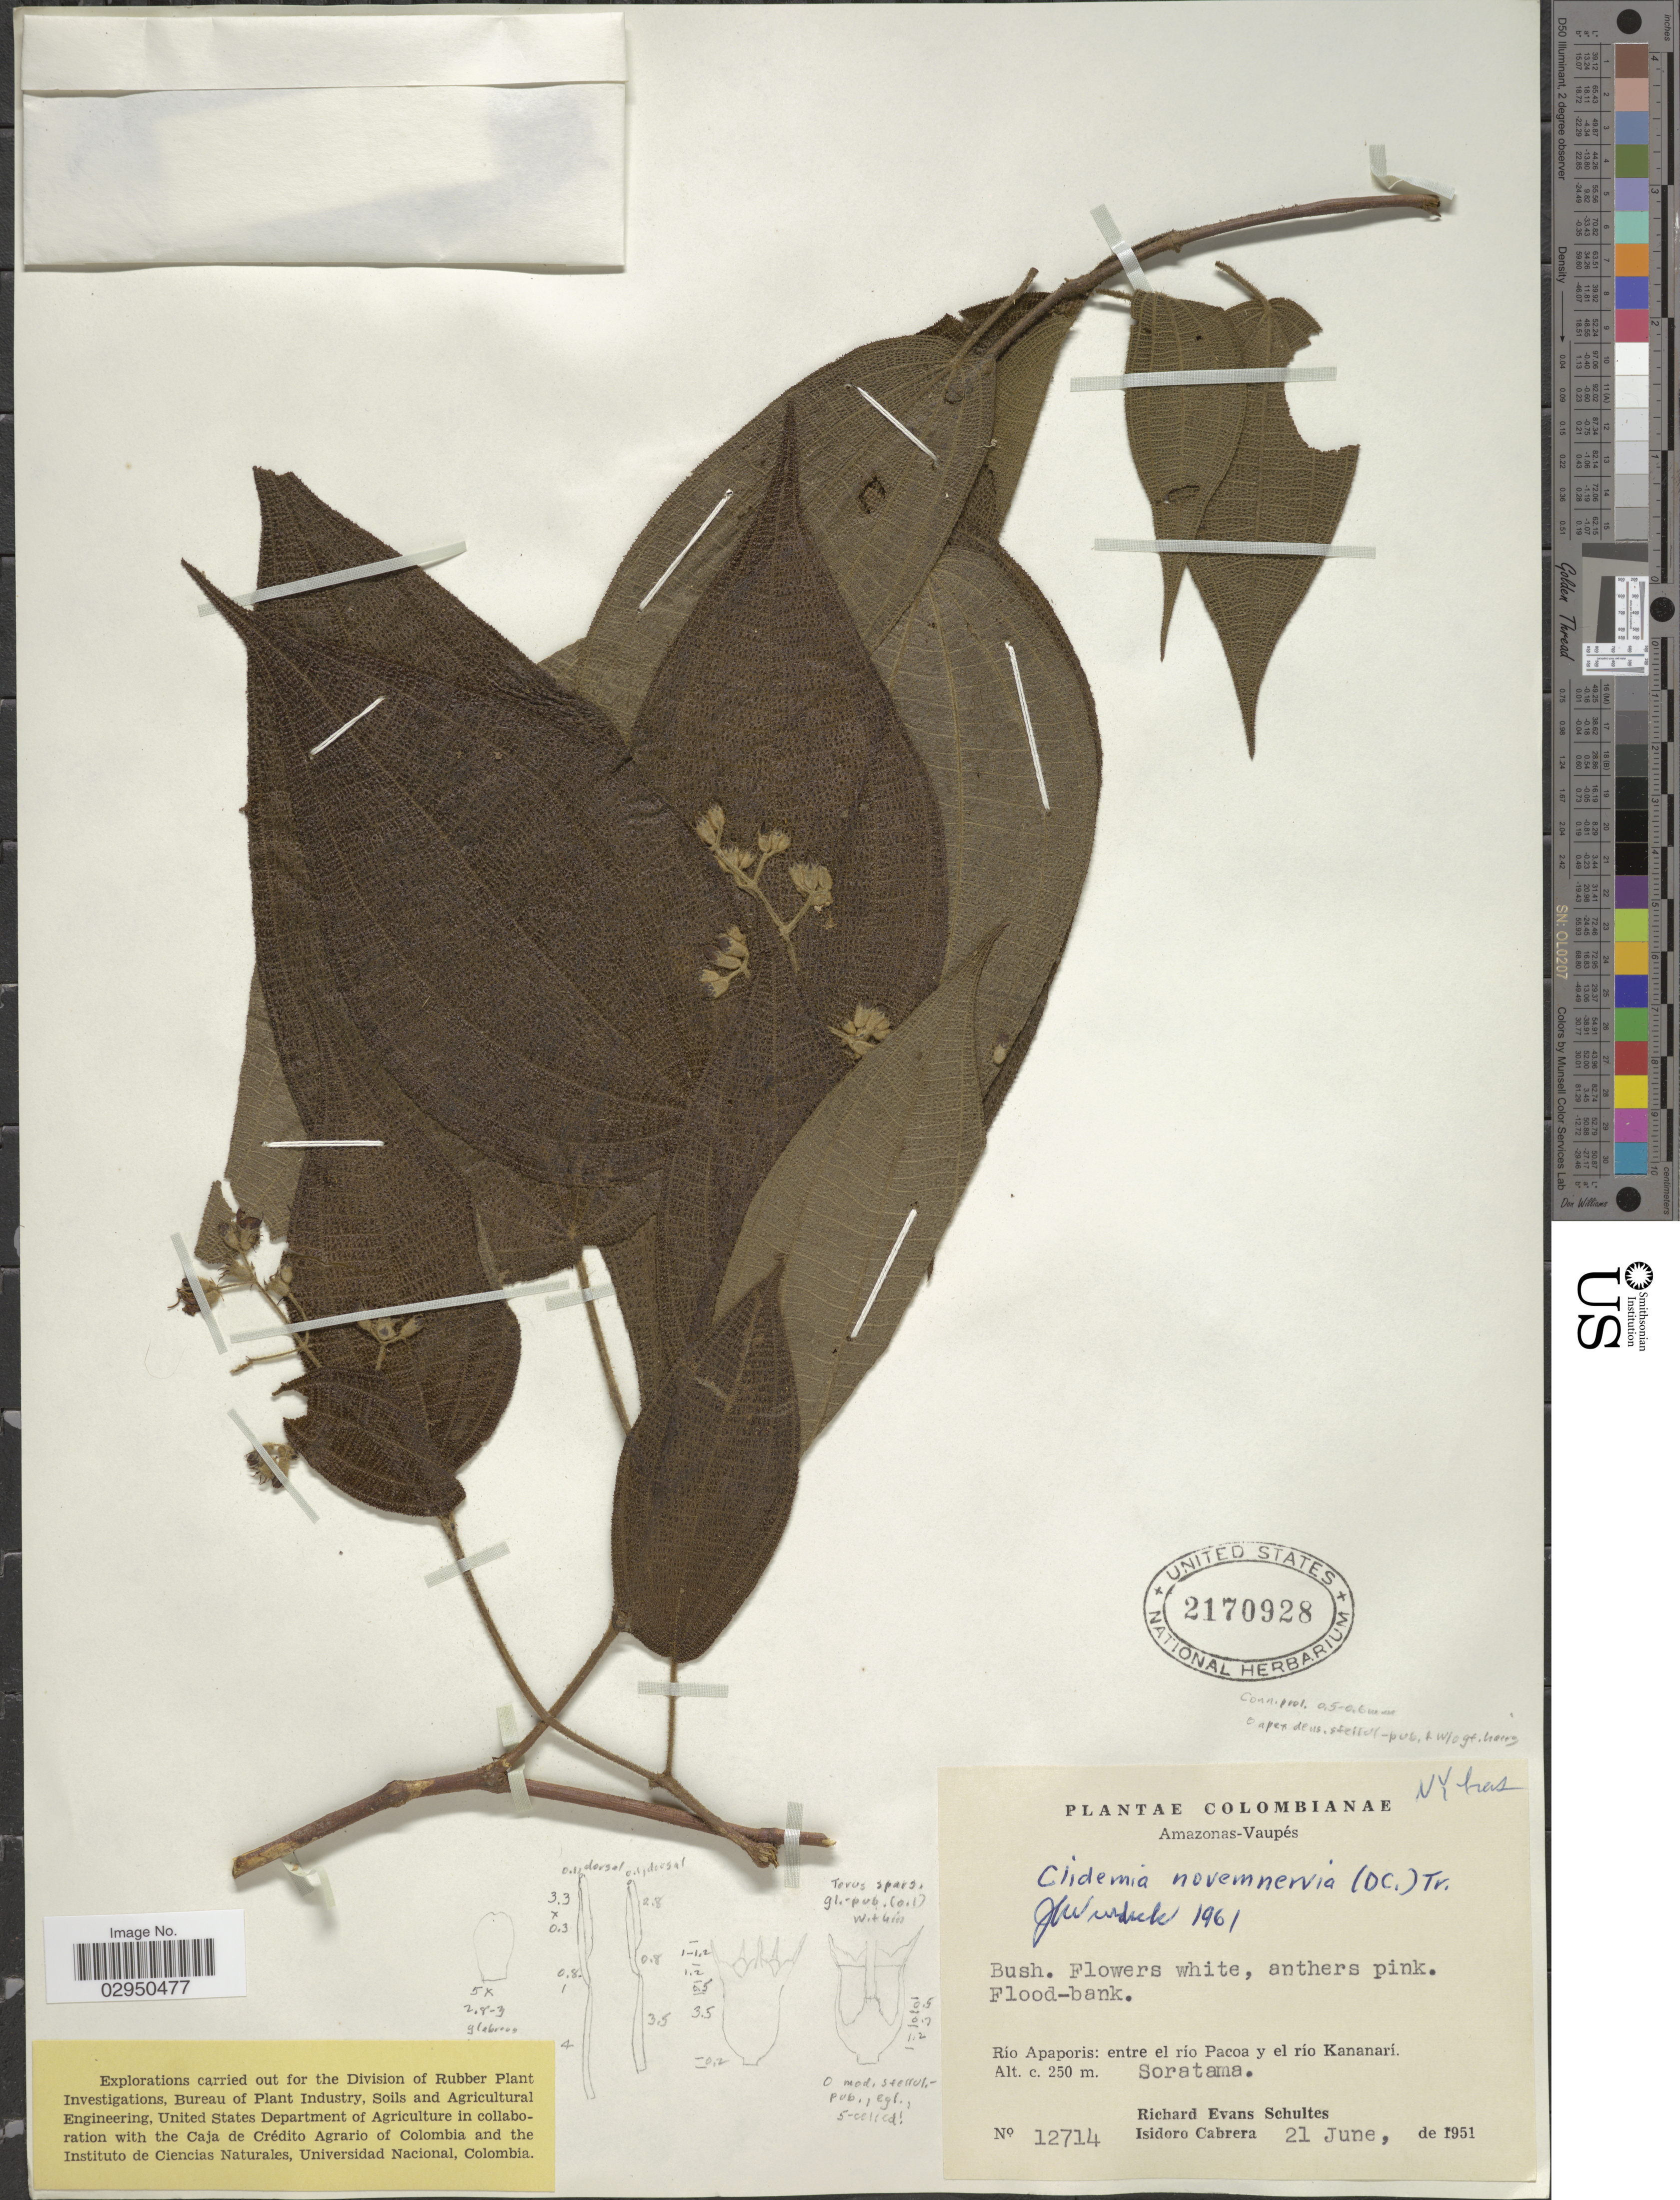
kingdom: Plantae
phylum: Tracheophyta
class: Magnoliopsida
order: Myrtales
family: Melastomataceae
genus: Clidemia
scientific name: Clidemia novemnervia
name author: (DC.) Triana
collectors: R. E. Schultes & I. Cabrera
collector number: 12714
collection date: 1951-06-21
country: Colombia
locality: Amazonas-Vaupés. Río Apaporis: entre el río Pacoa y el río Kananarí. Soratama.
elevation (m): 250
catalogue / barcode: US 2170928